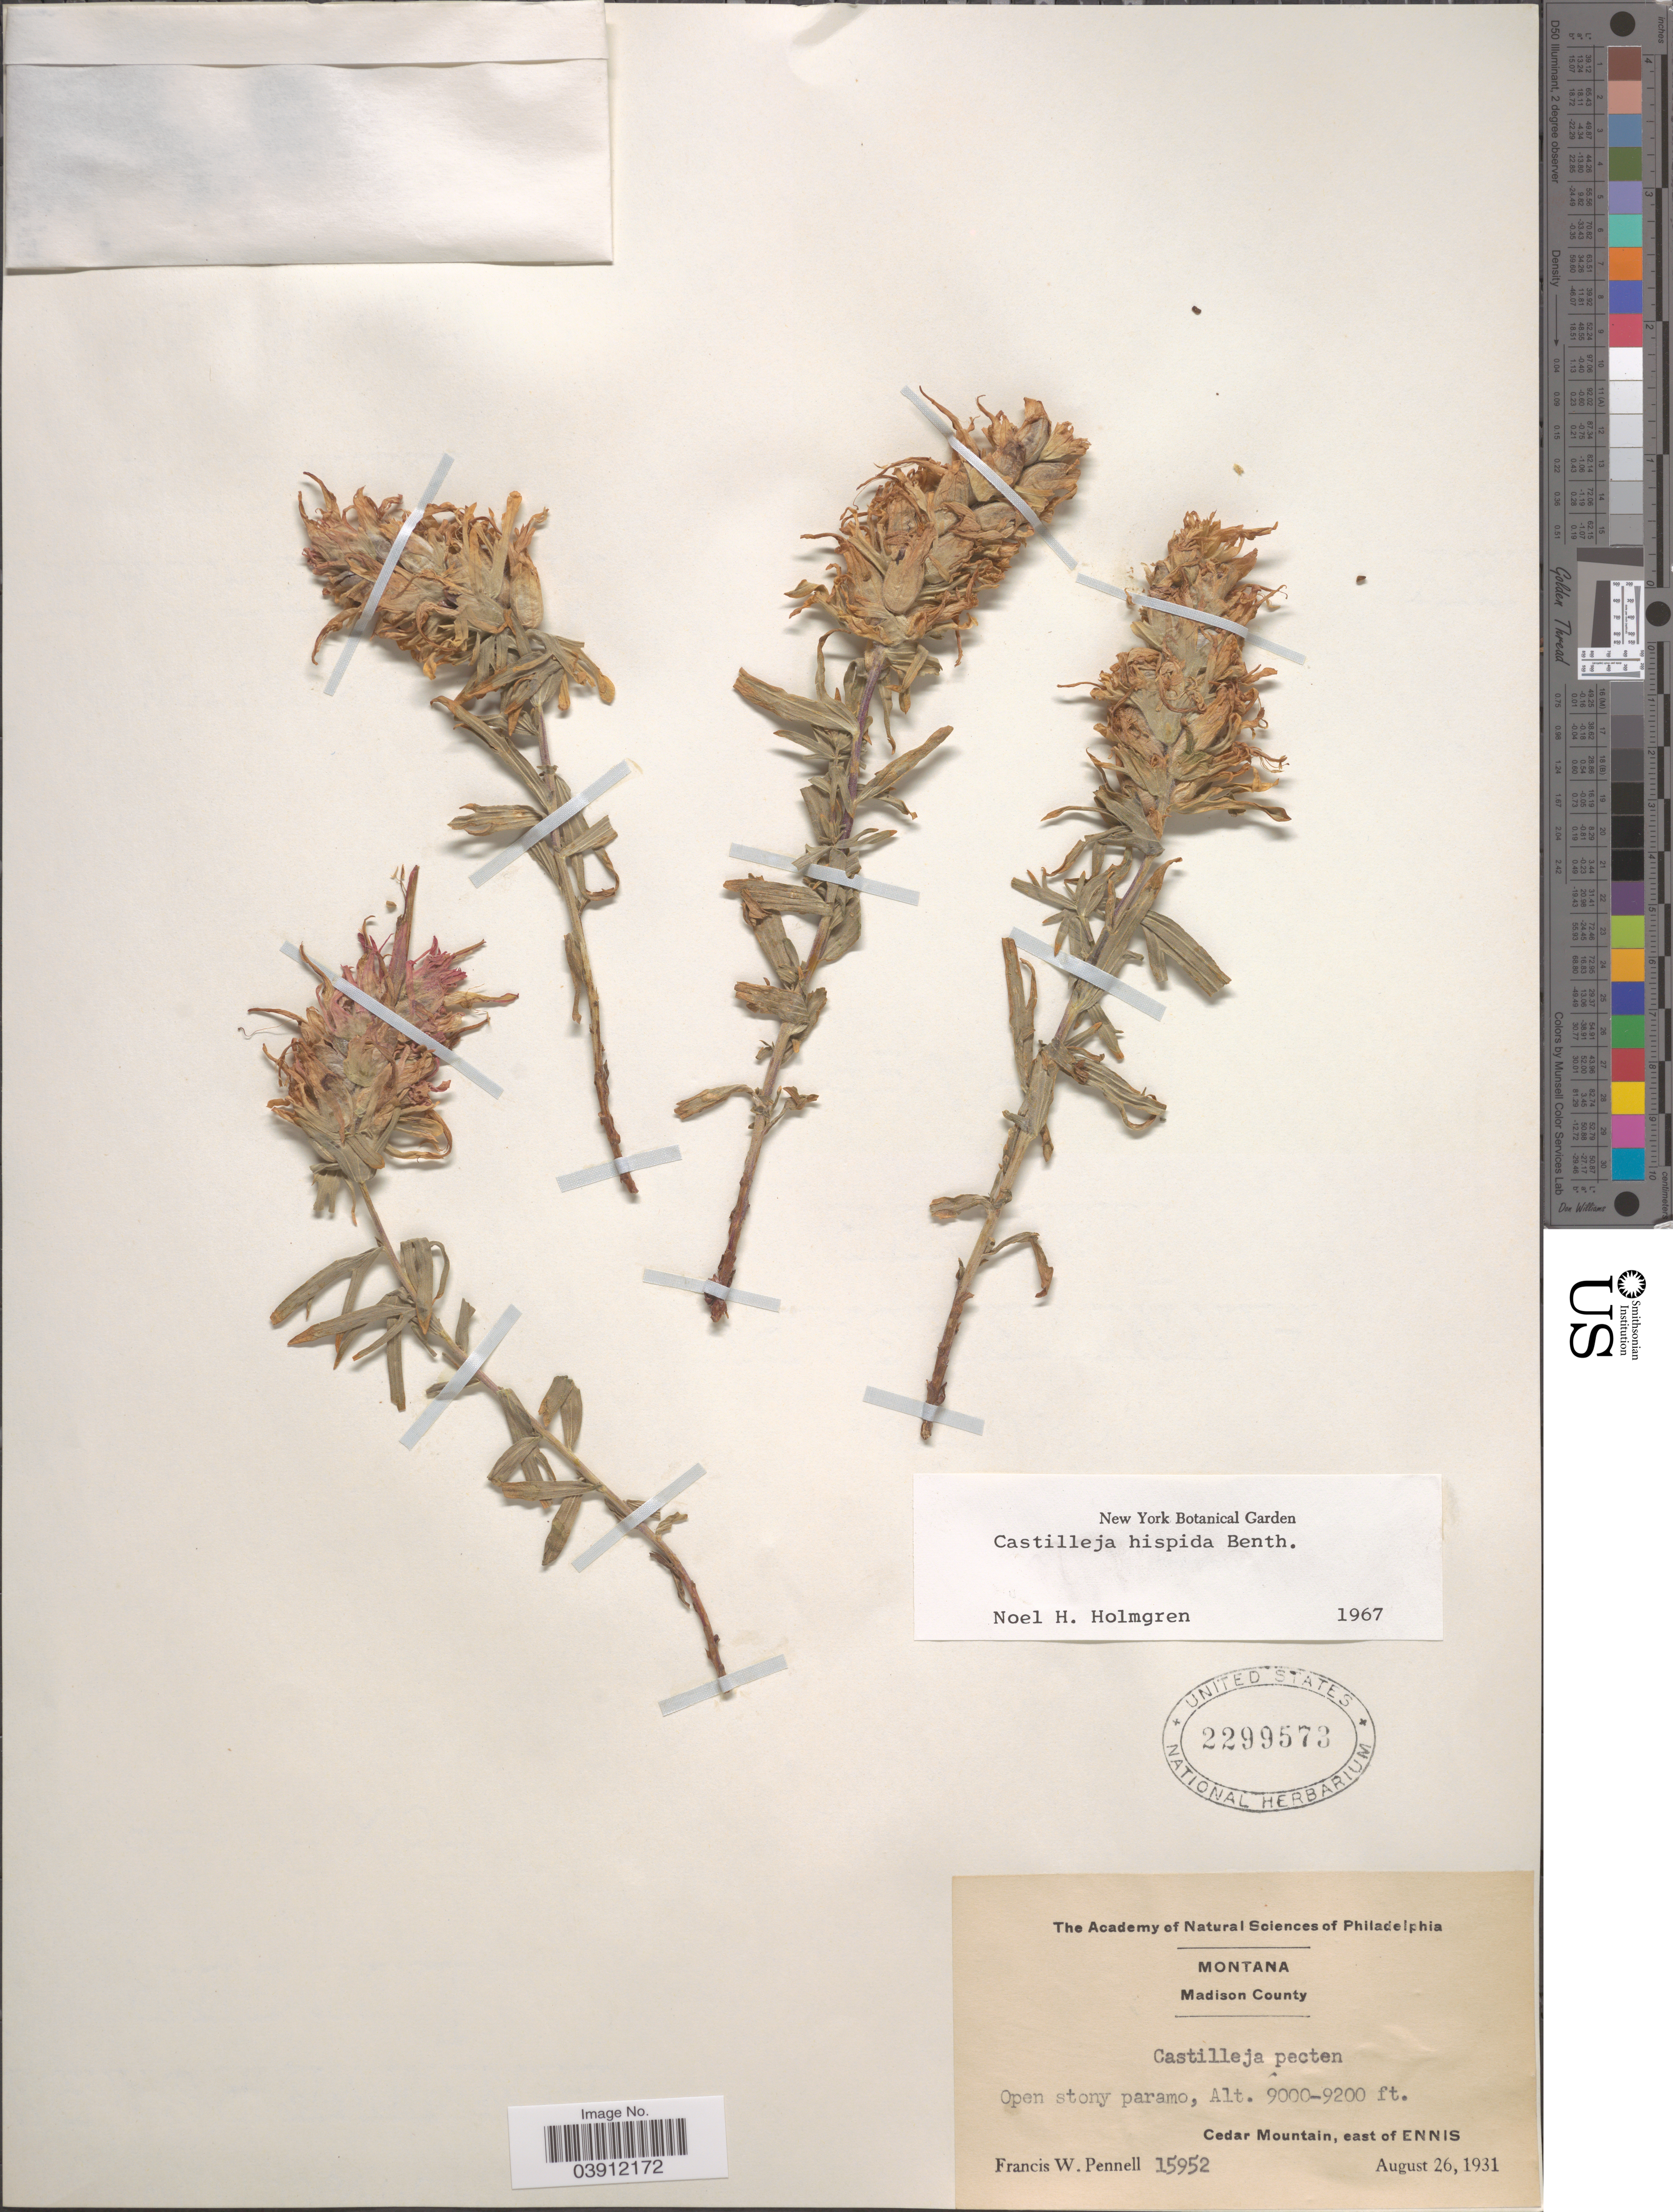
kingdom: Plantae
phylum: Tracheophyta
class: Magnoliopsida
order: Lamiales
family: Orobanchaceae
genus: Castilleja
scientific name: Castilleja hispida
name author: Benth. ex Hook.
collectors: F. W. Pennell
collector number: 15952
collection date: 1931-08-26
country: United States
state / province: Montana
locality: Madison County. Open stony paramo, Cedar Mountain, east of Ennis.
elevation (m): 2743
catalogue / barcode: US 2299573